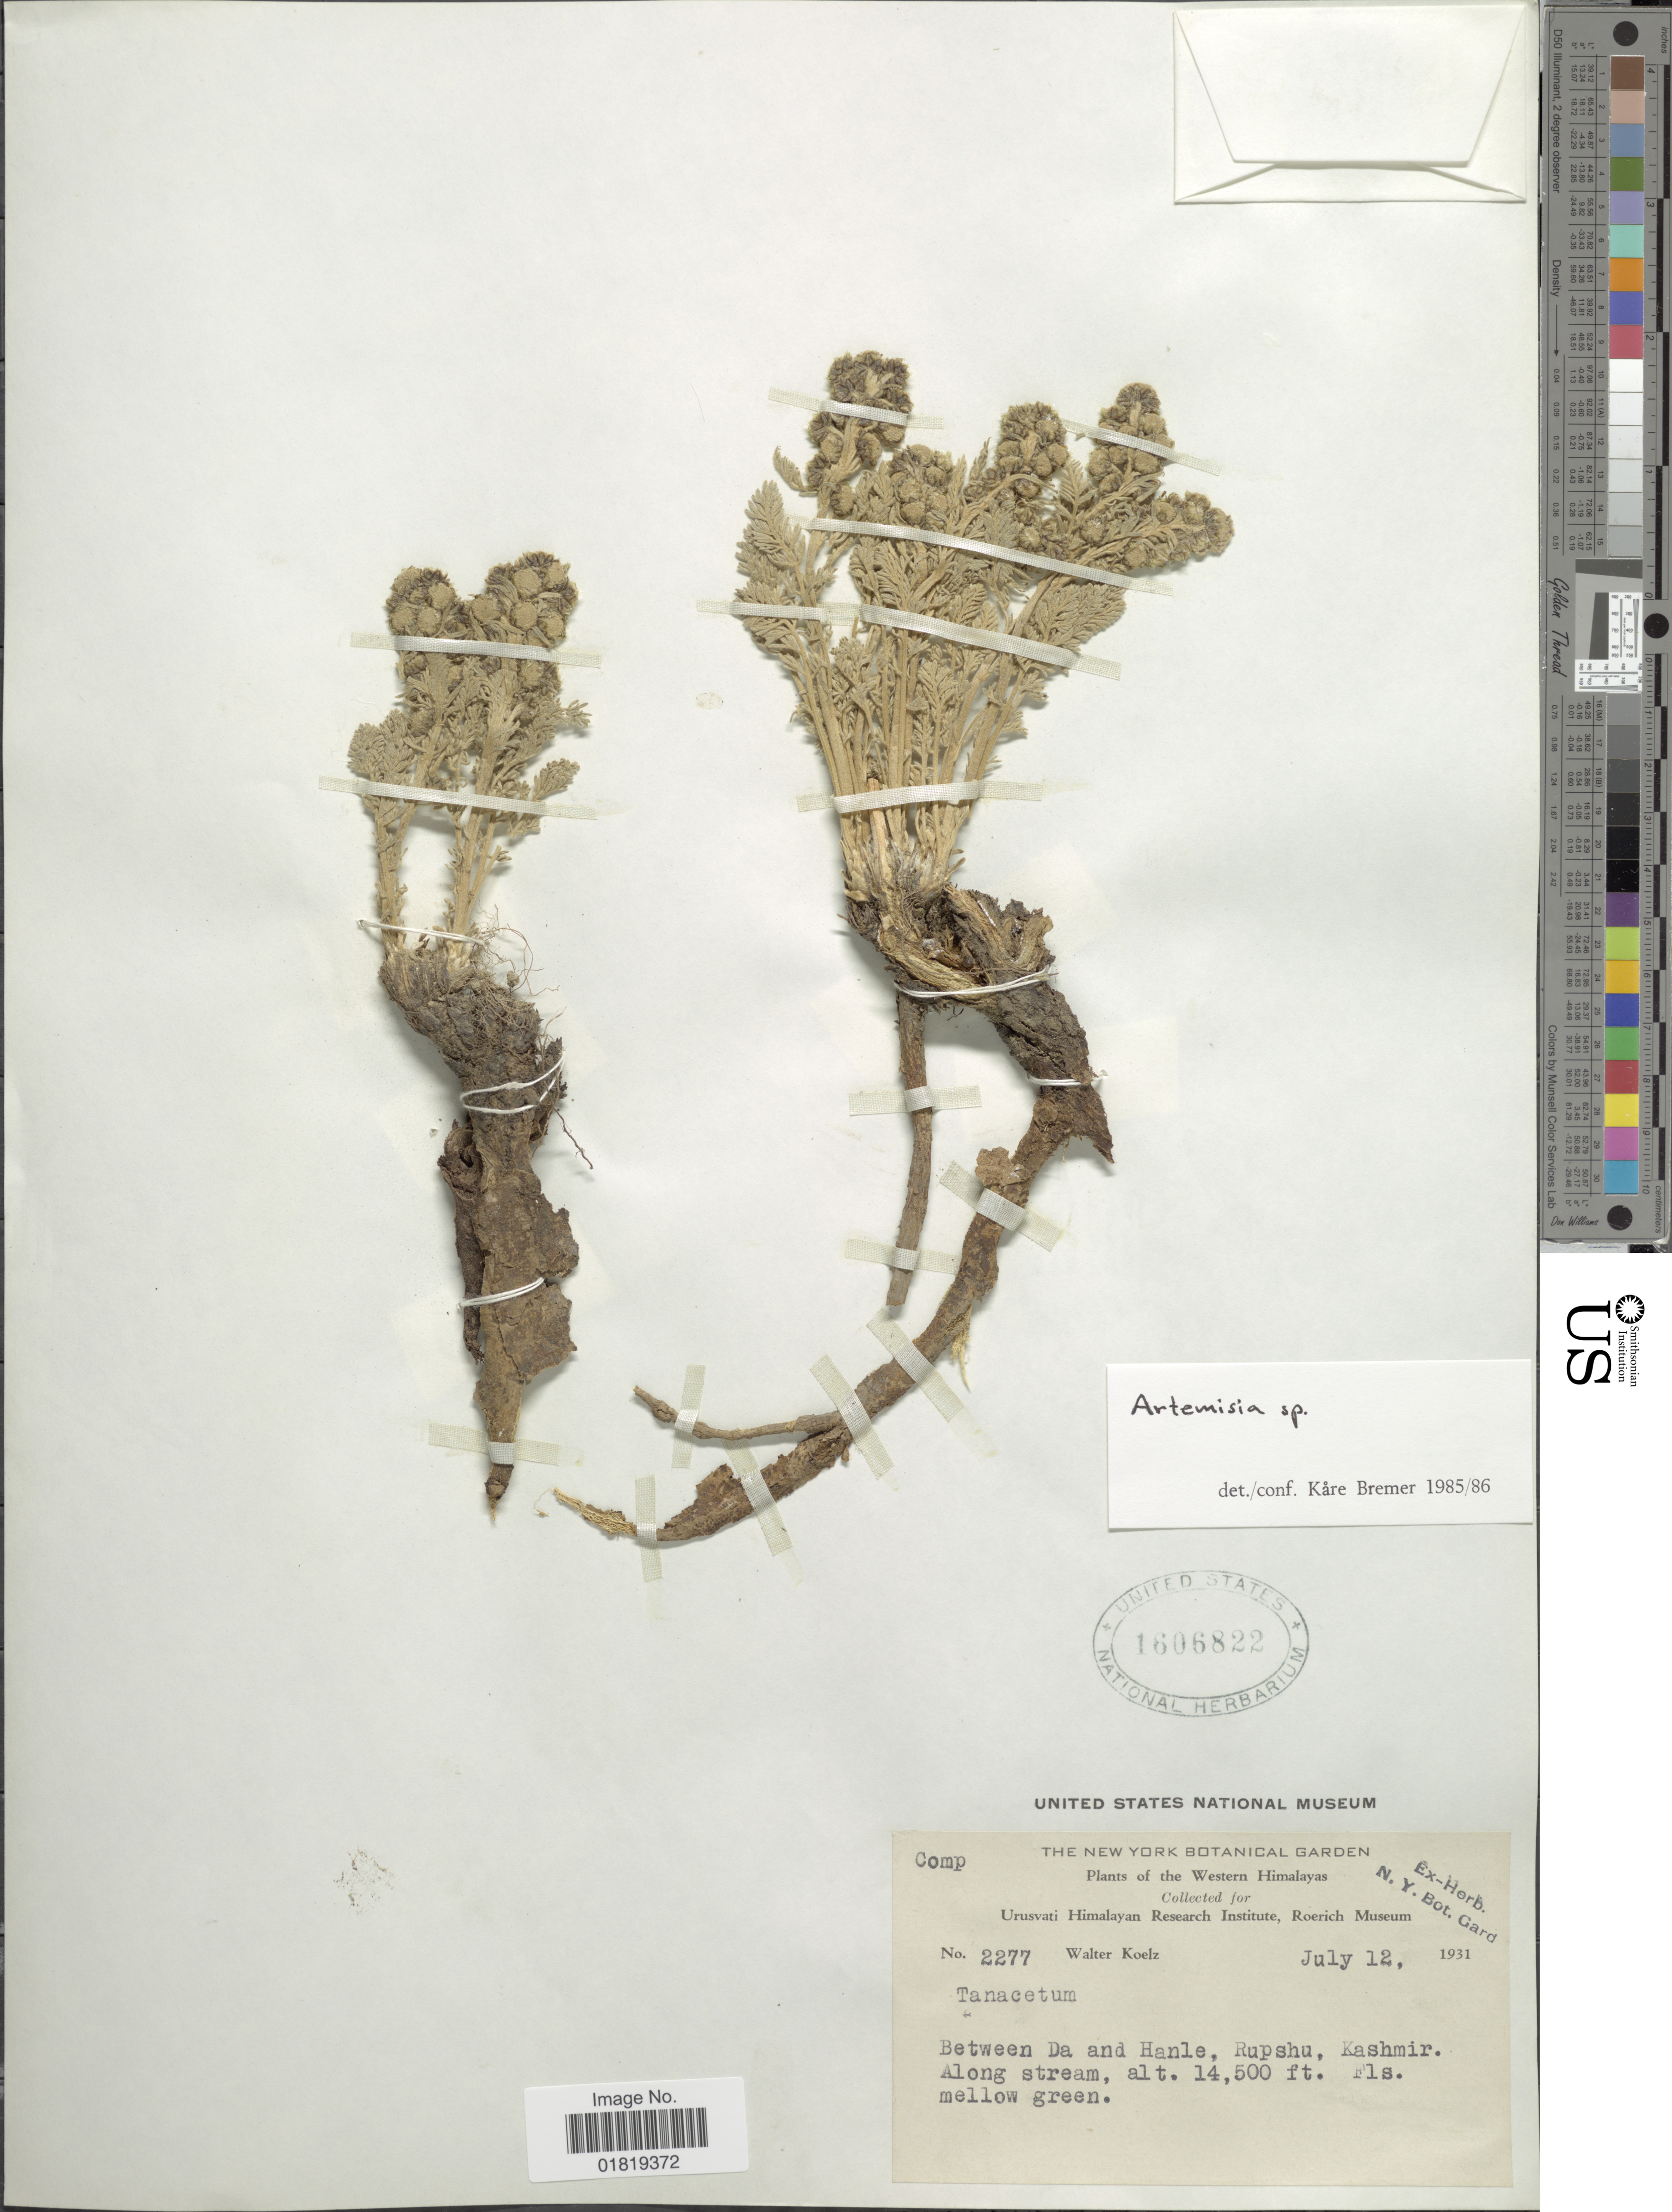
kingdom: Plantae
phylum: Tracheophyta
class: Magnoliopsida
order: Asterales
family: Asteraceae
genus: Artemisia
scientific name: Artemisia sp.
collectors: W. N. Koelz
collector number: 2277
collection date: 1931-07-12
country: India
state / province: Jammu and Kashmir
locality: Western Himalayas, between Da and Hanle, Rusphu, Kashmir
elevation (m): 4420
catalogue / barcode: US 1606822